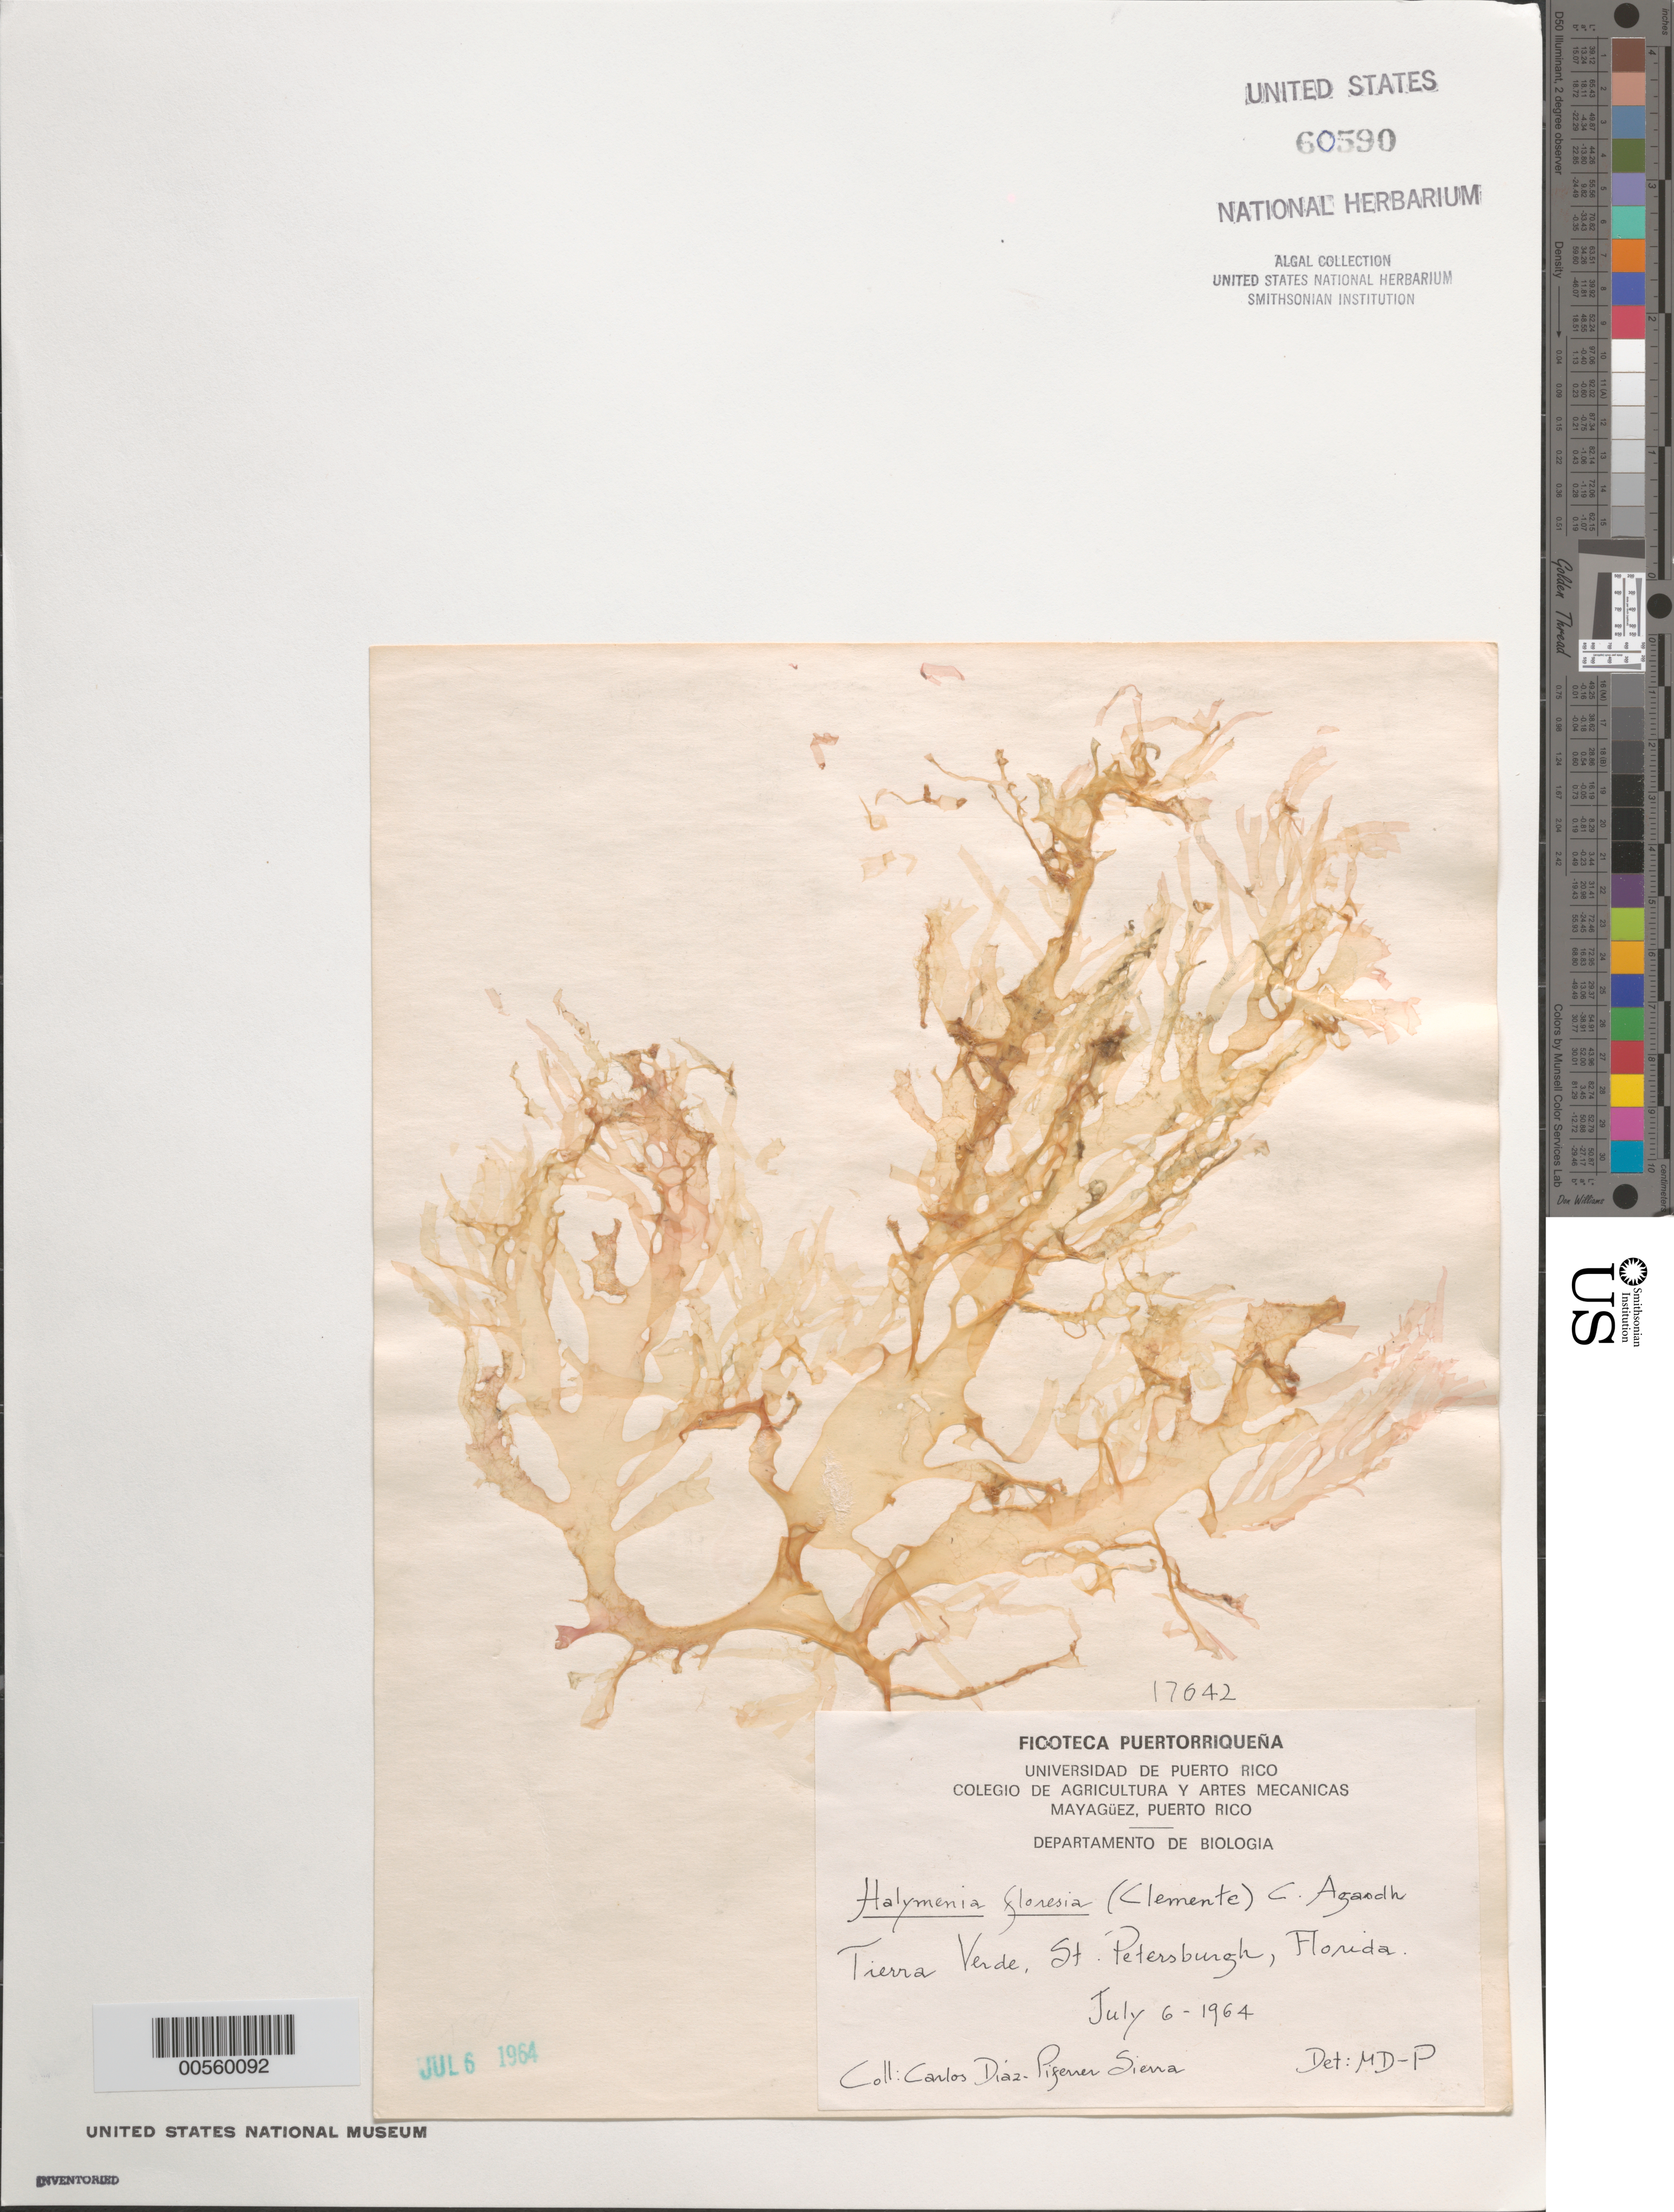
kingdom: Plantae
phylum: Rhodophyta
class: Florideophyceae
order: Halymeniales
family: Halymeniaceae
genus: Halymenia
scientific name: Halymenia floresii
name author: (Clemente) C. Agardh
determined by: Diaz-Piferrer, M.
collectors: C. Diaz-Piferrer Sierra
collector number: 17642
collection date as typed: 06 Jul 1964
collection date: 1964-07-06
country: United States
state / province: Florida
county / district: Pinellas County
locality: Tierra Verde, St. Petersburg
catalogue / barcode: US 60590